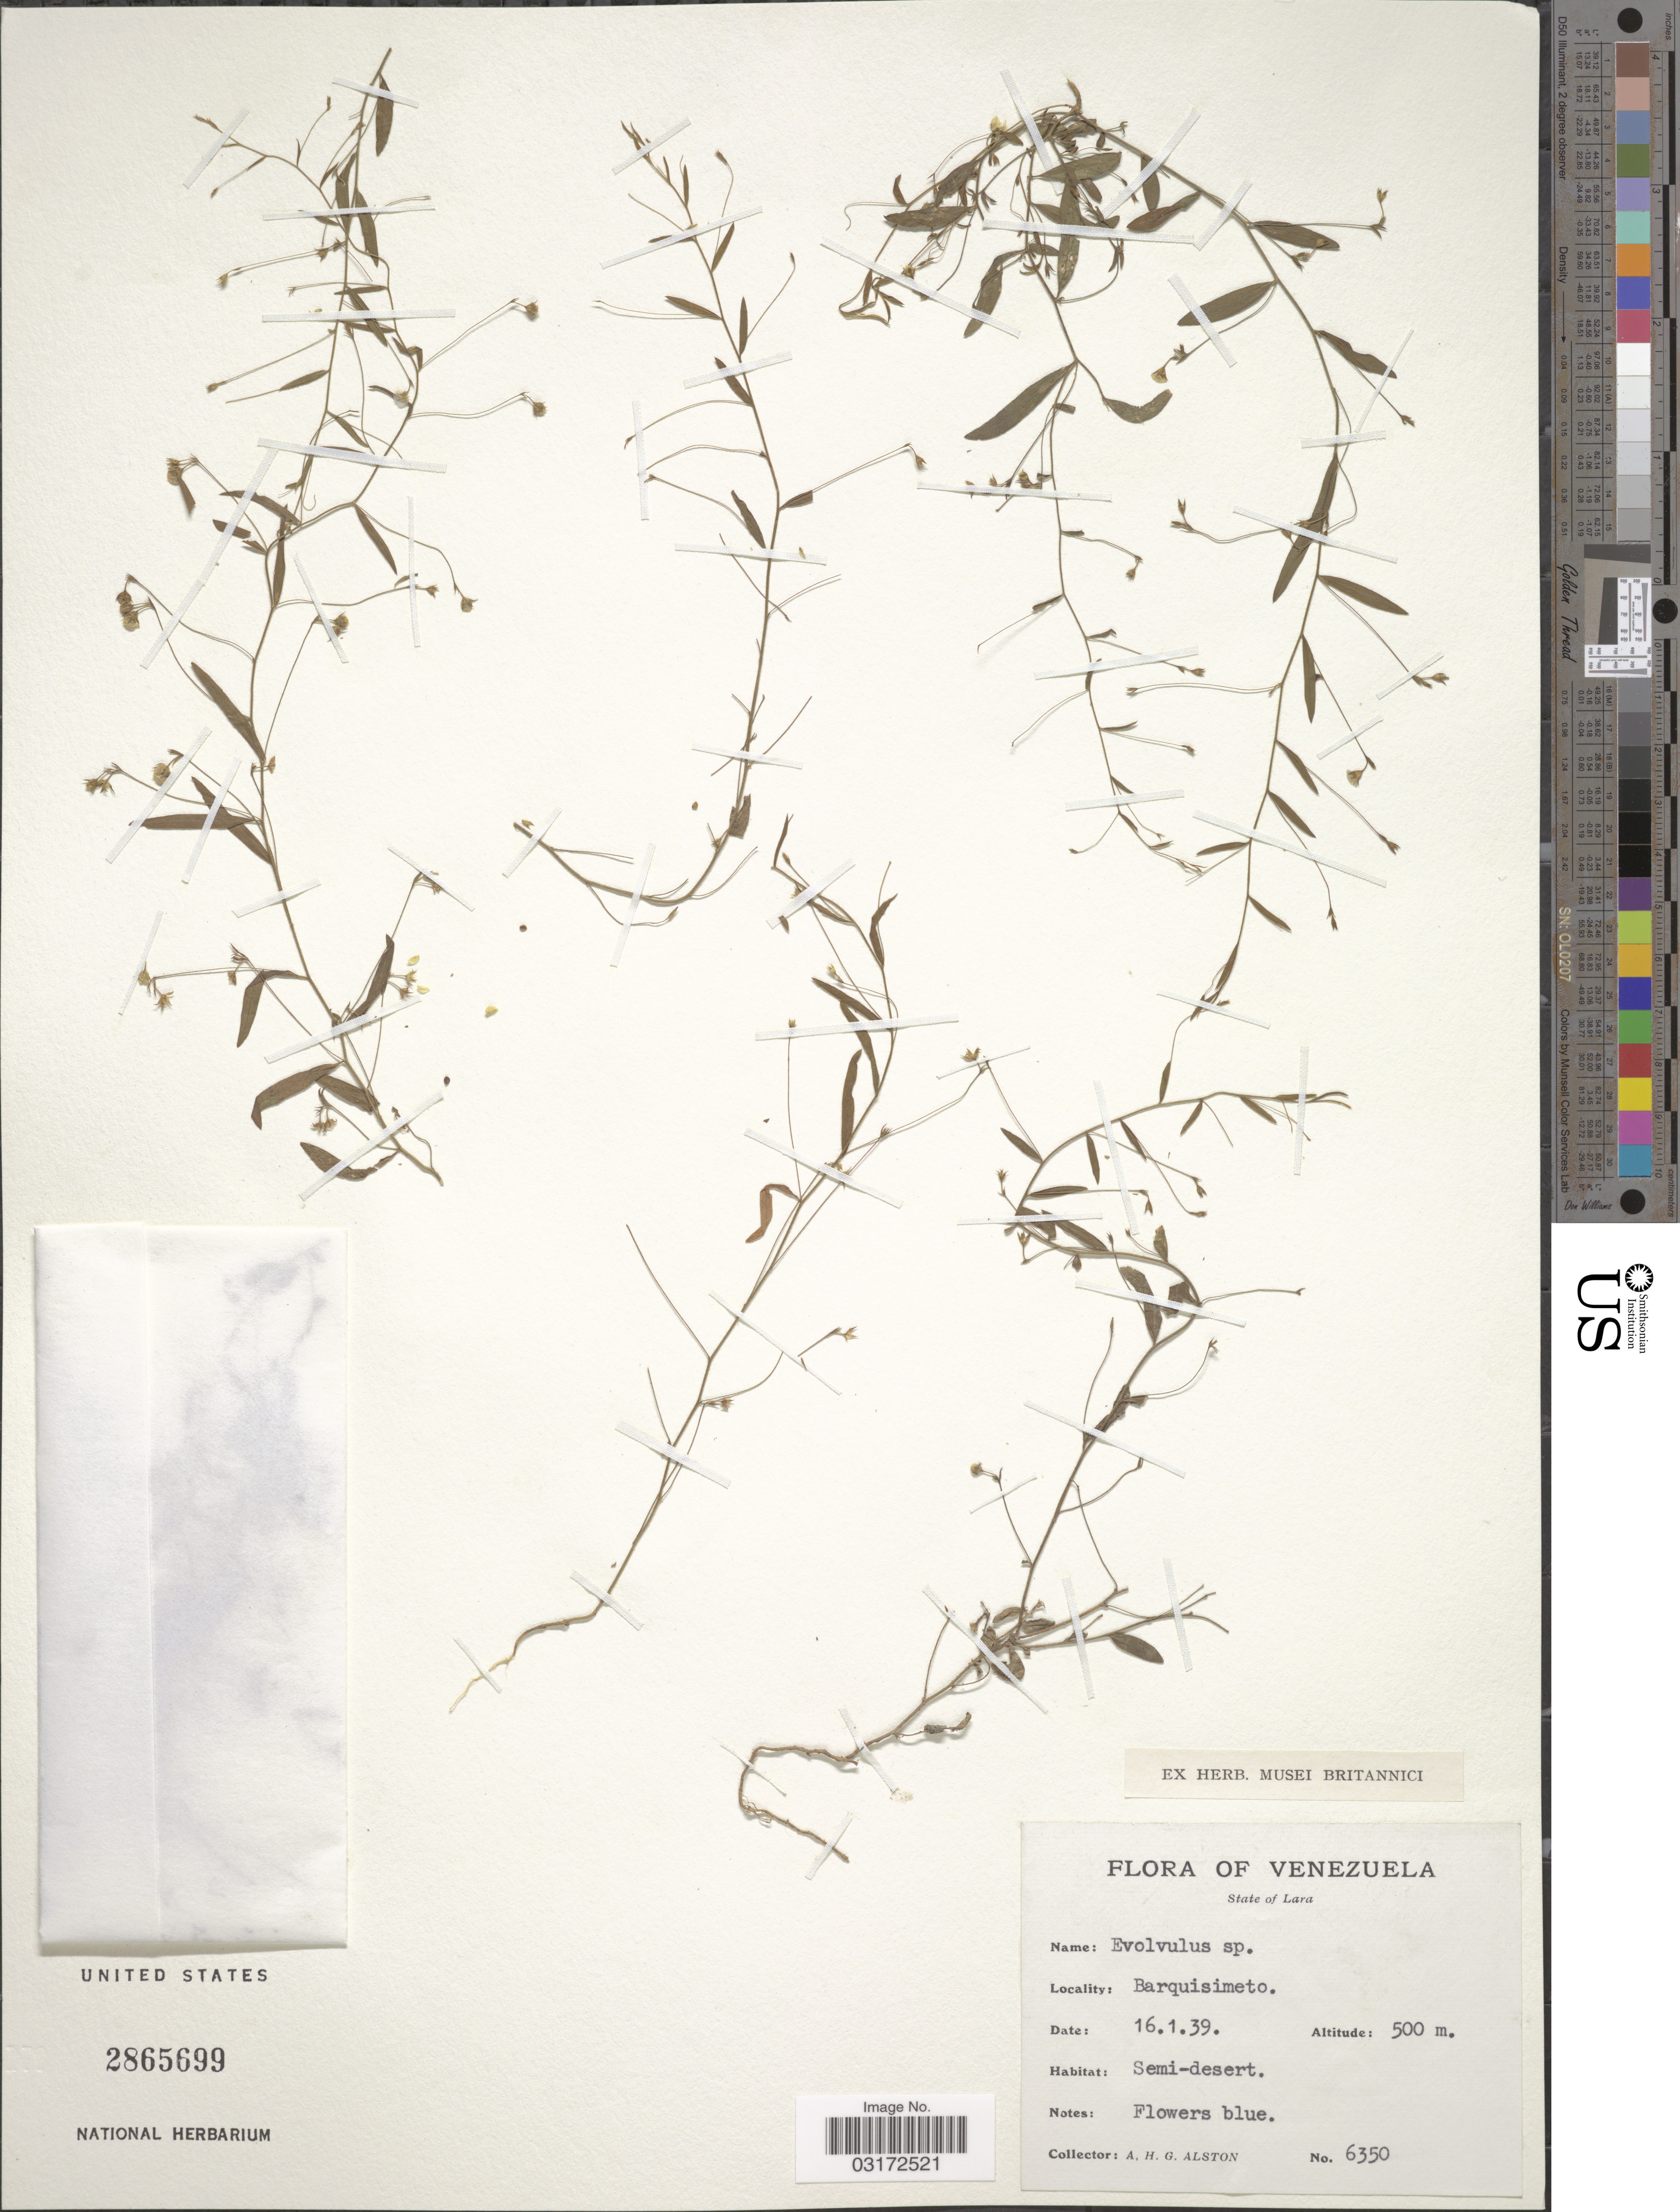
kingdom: Plantae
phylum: Tracheophyta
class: Magnoliopsida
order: Solanales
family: Convolvulaceae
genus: Evolvulus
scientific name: Evolvulus sp.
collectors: A. H. Alston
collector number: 6350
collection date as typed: Transcribed d/m/y: 16/1/39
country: Venezuela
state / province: Lara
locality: Barquisimeto.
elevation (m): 500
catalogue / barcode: US 2865699